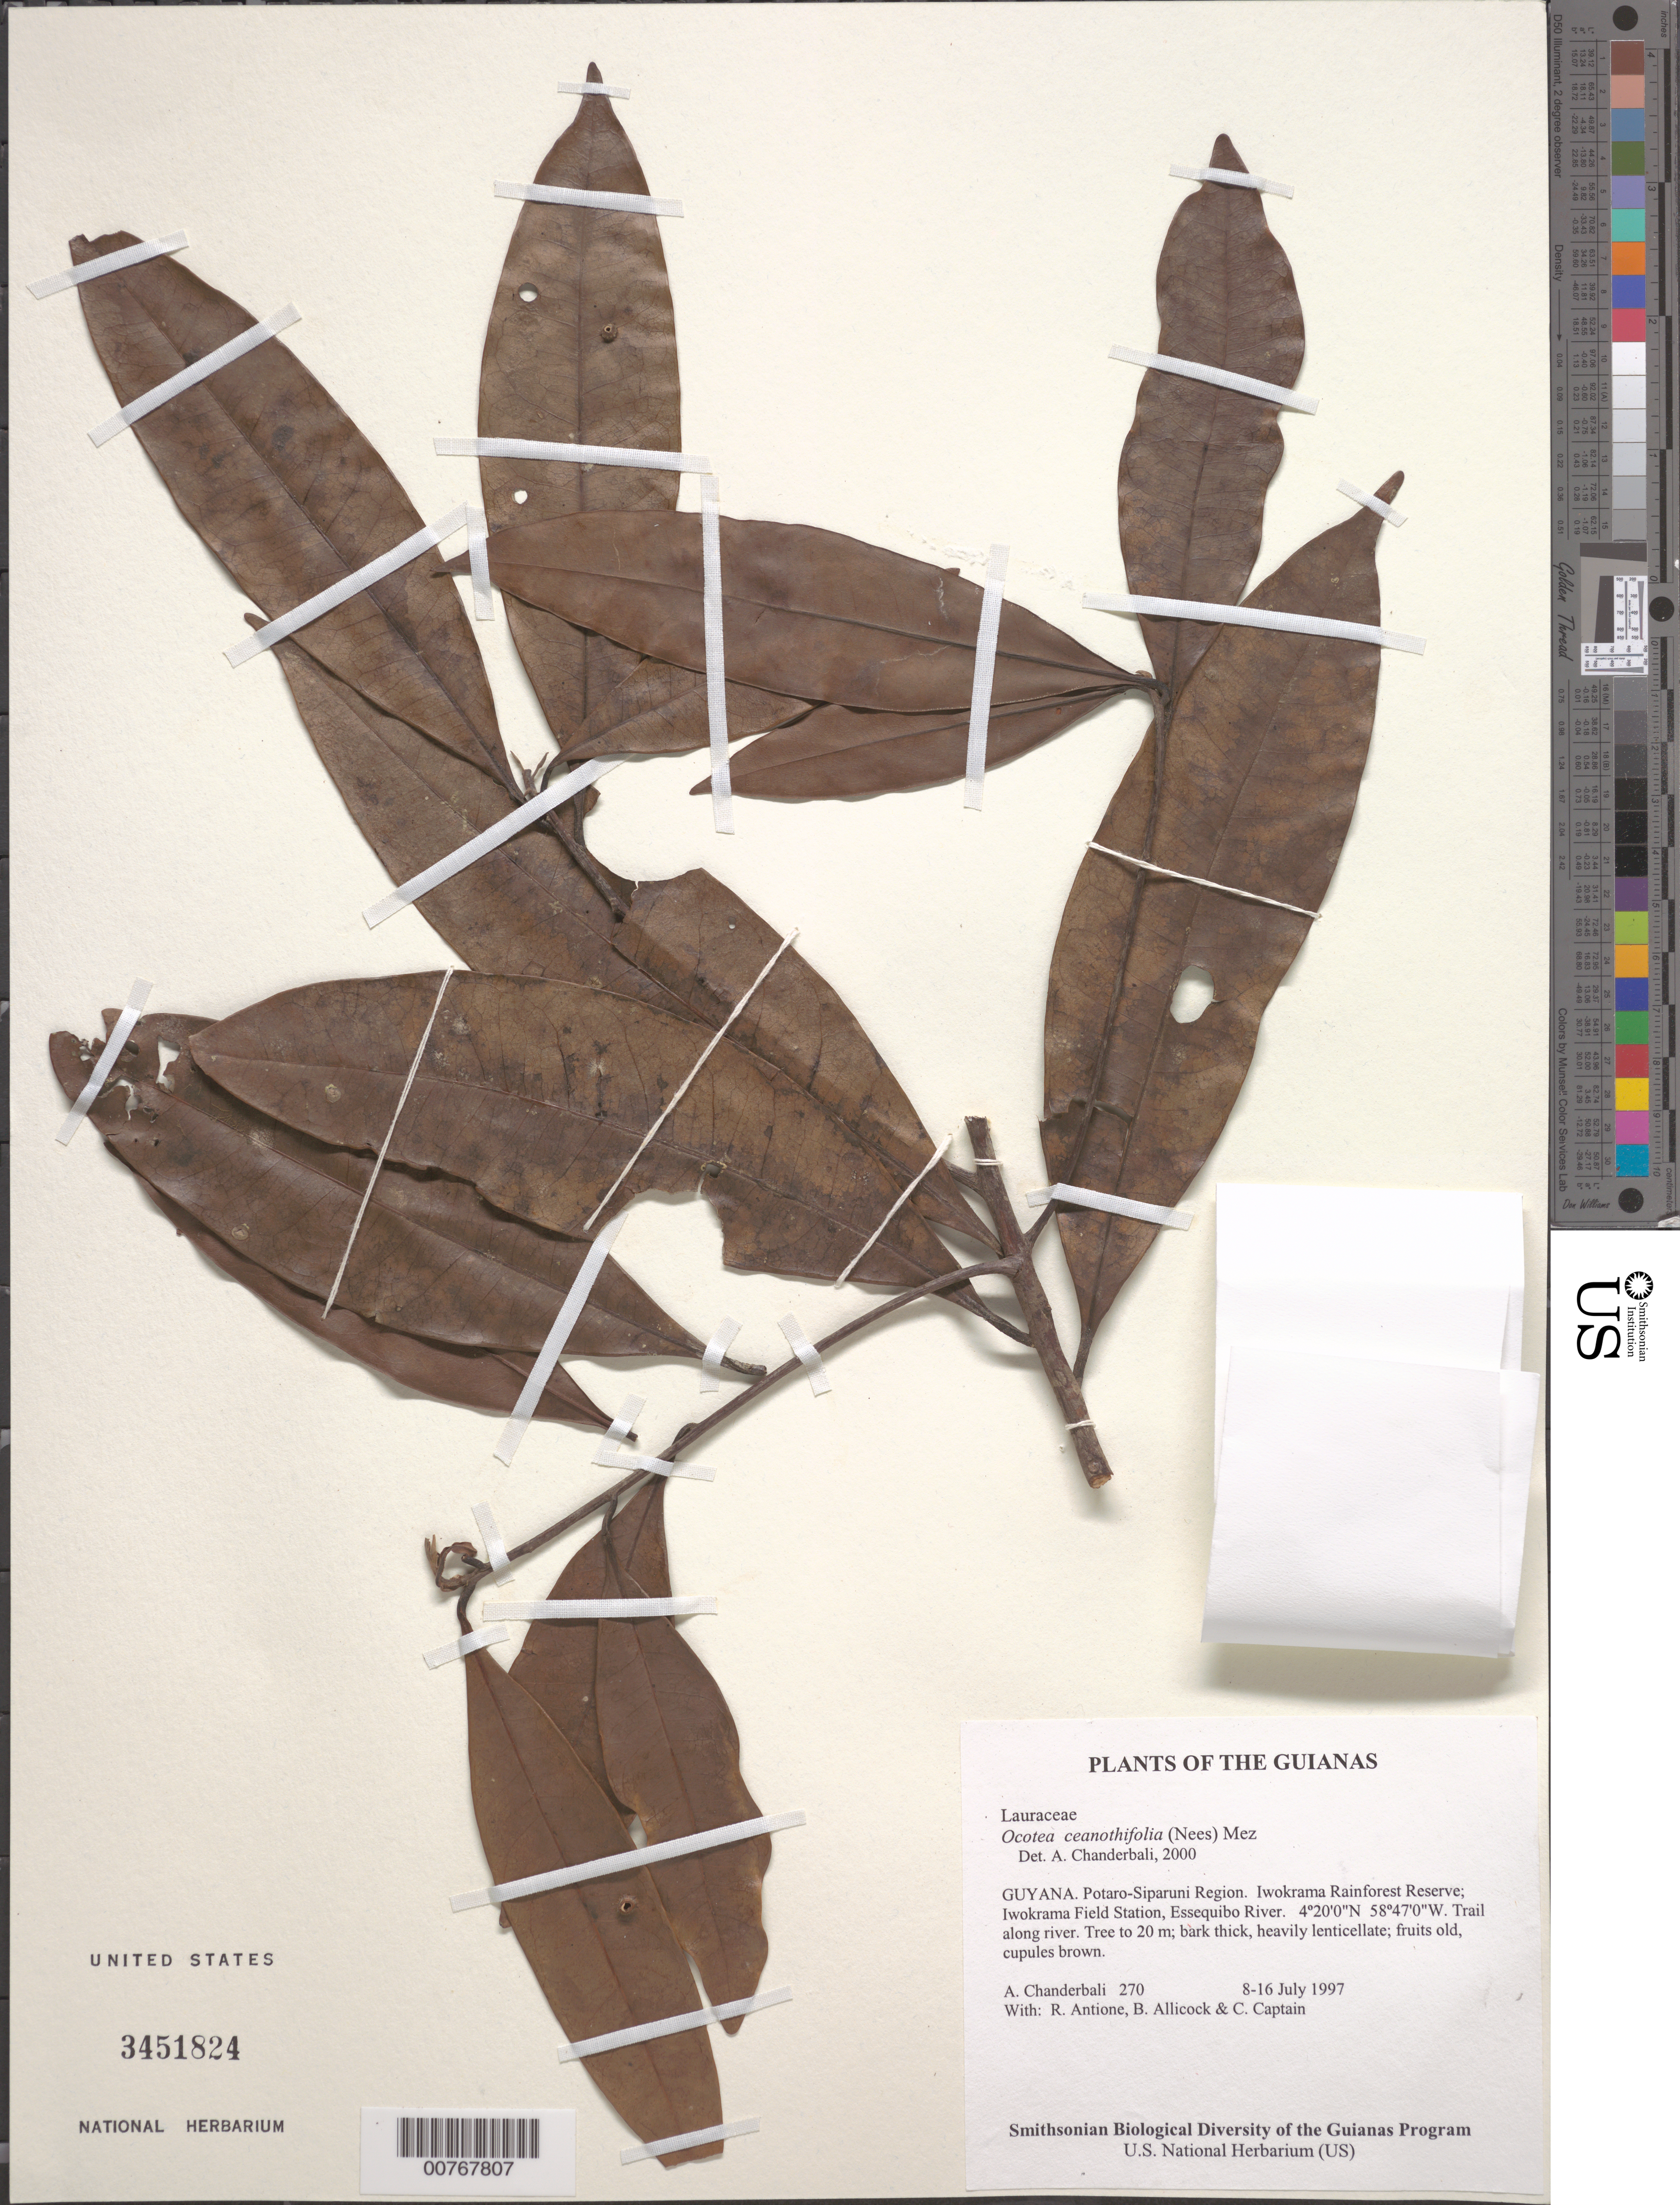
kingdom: Plantae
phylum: Tracheophyta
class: Magnoliopsida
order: Laurales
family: Lauraceae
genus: Ocotea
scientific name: Ocotea ceanothifolia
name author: (Nees) Mez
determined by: Chanderbali, Andre Shashi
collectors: A. S. Chanderbali, R. Antione, B. Allicock & C. Captain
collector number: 270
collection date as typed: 8-16 July 1997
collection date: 1997-07-08/1997-07-16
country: Guyana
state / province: Potaro-Siparuni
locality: Iwokrama Rainforest Reserve; Iwokrama Field Station, Essequibo River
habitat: Trail along river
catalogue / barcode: US 3451824